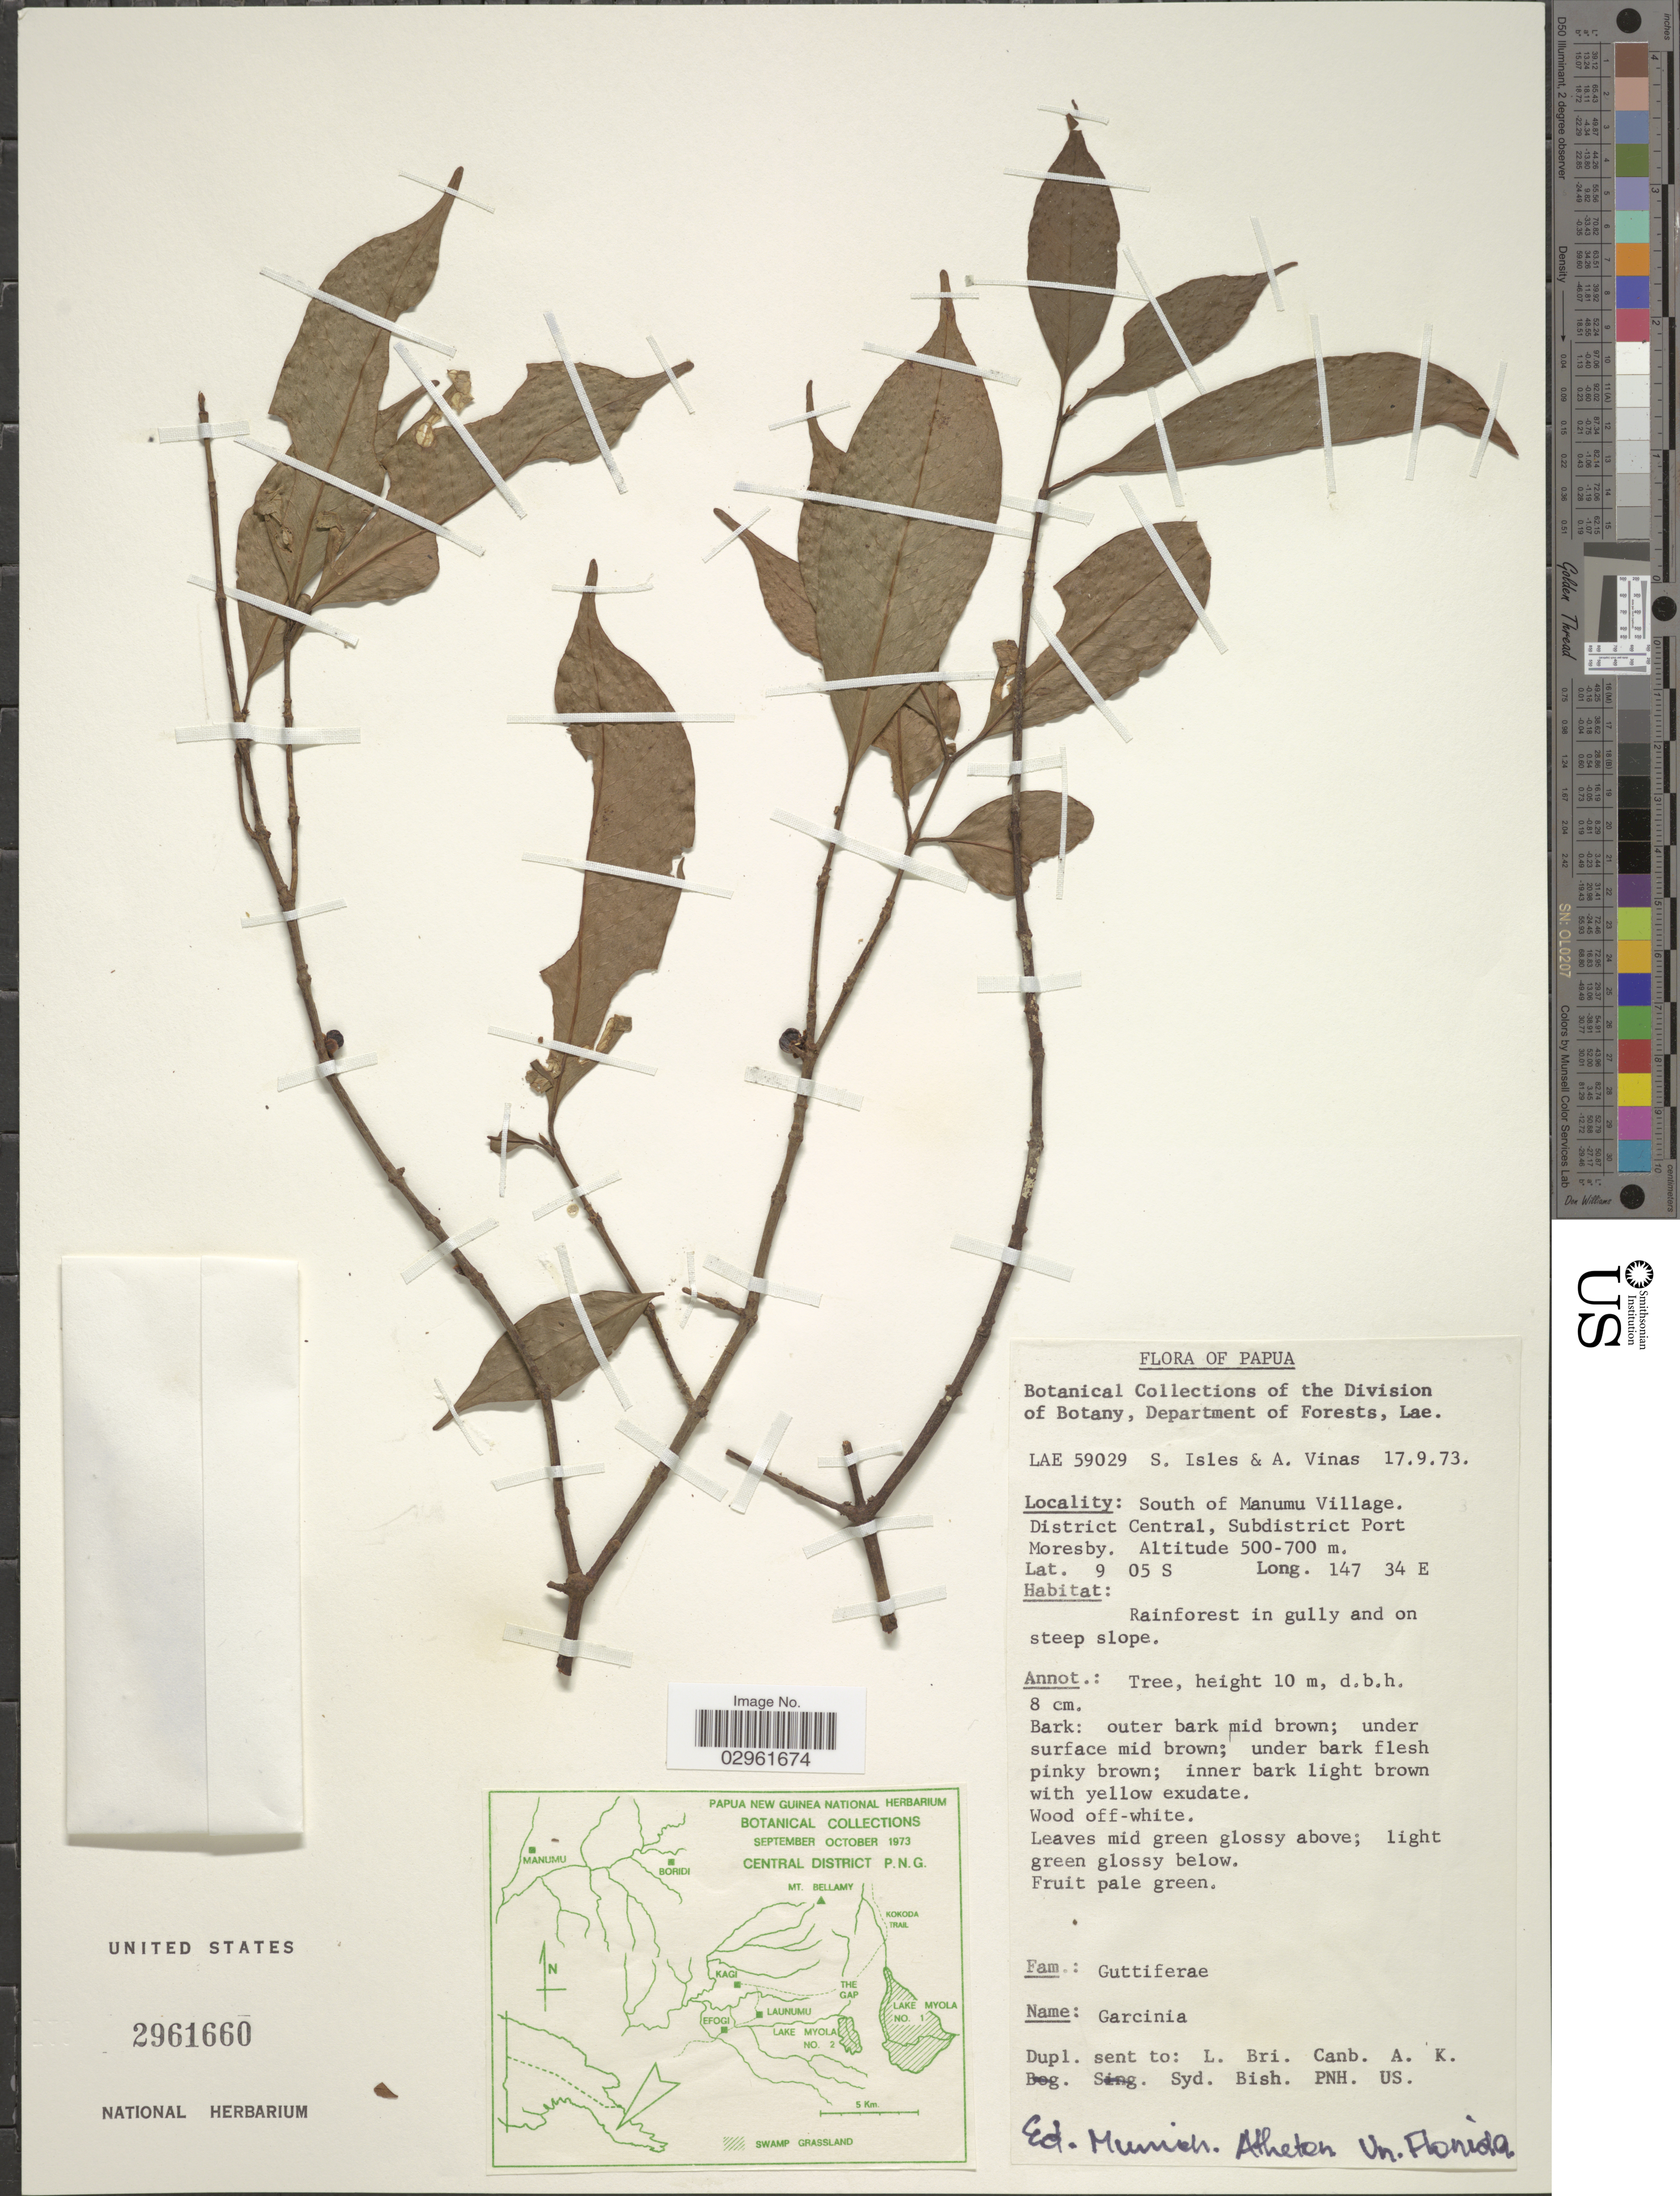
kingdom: Plantae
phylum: Tracheophyta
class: Magnoliopsida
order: Malpighiales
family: Clusiaceae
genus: Garcinia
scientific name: Garcinia sp.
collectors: S. Isles & A. Vinas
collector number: LAE59029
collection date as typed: Transcribed d/m/y: 17/9/73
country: Papua New Guinea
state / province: Central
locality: South of Manumu Village. District Central, Subdistrict Port Moresby.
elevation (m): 500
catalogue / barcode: US 2961660